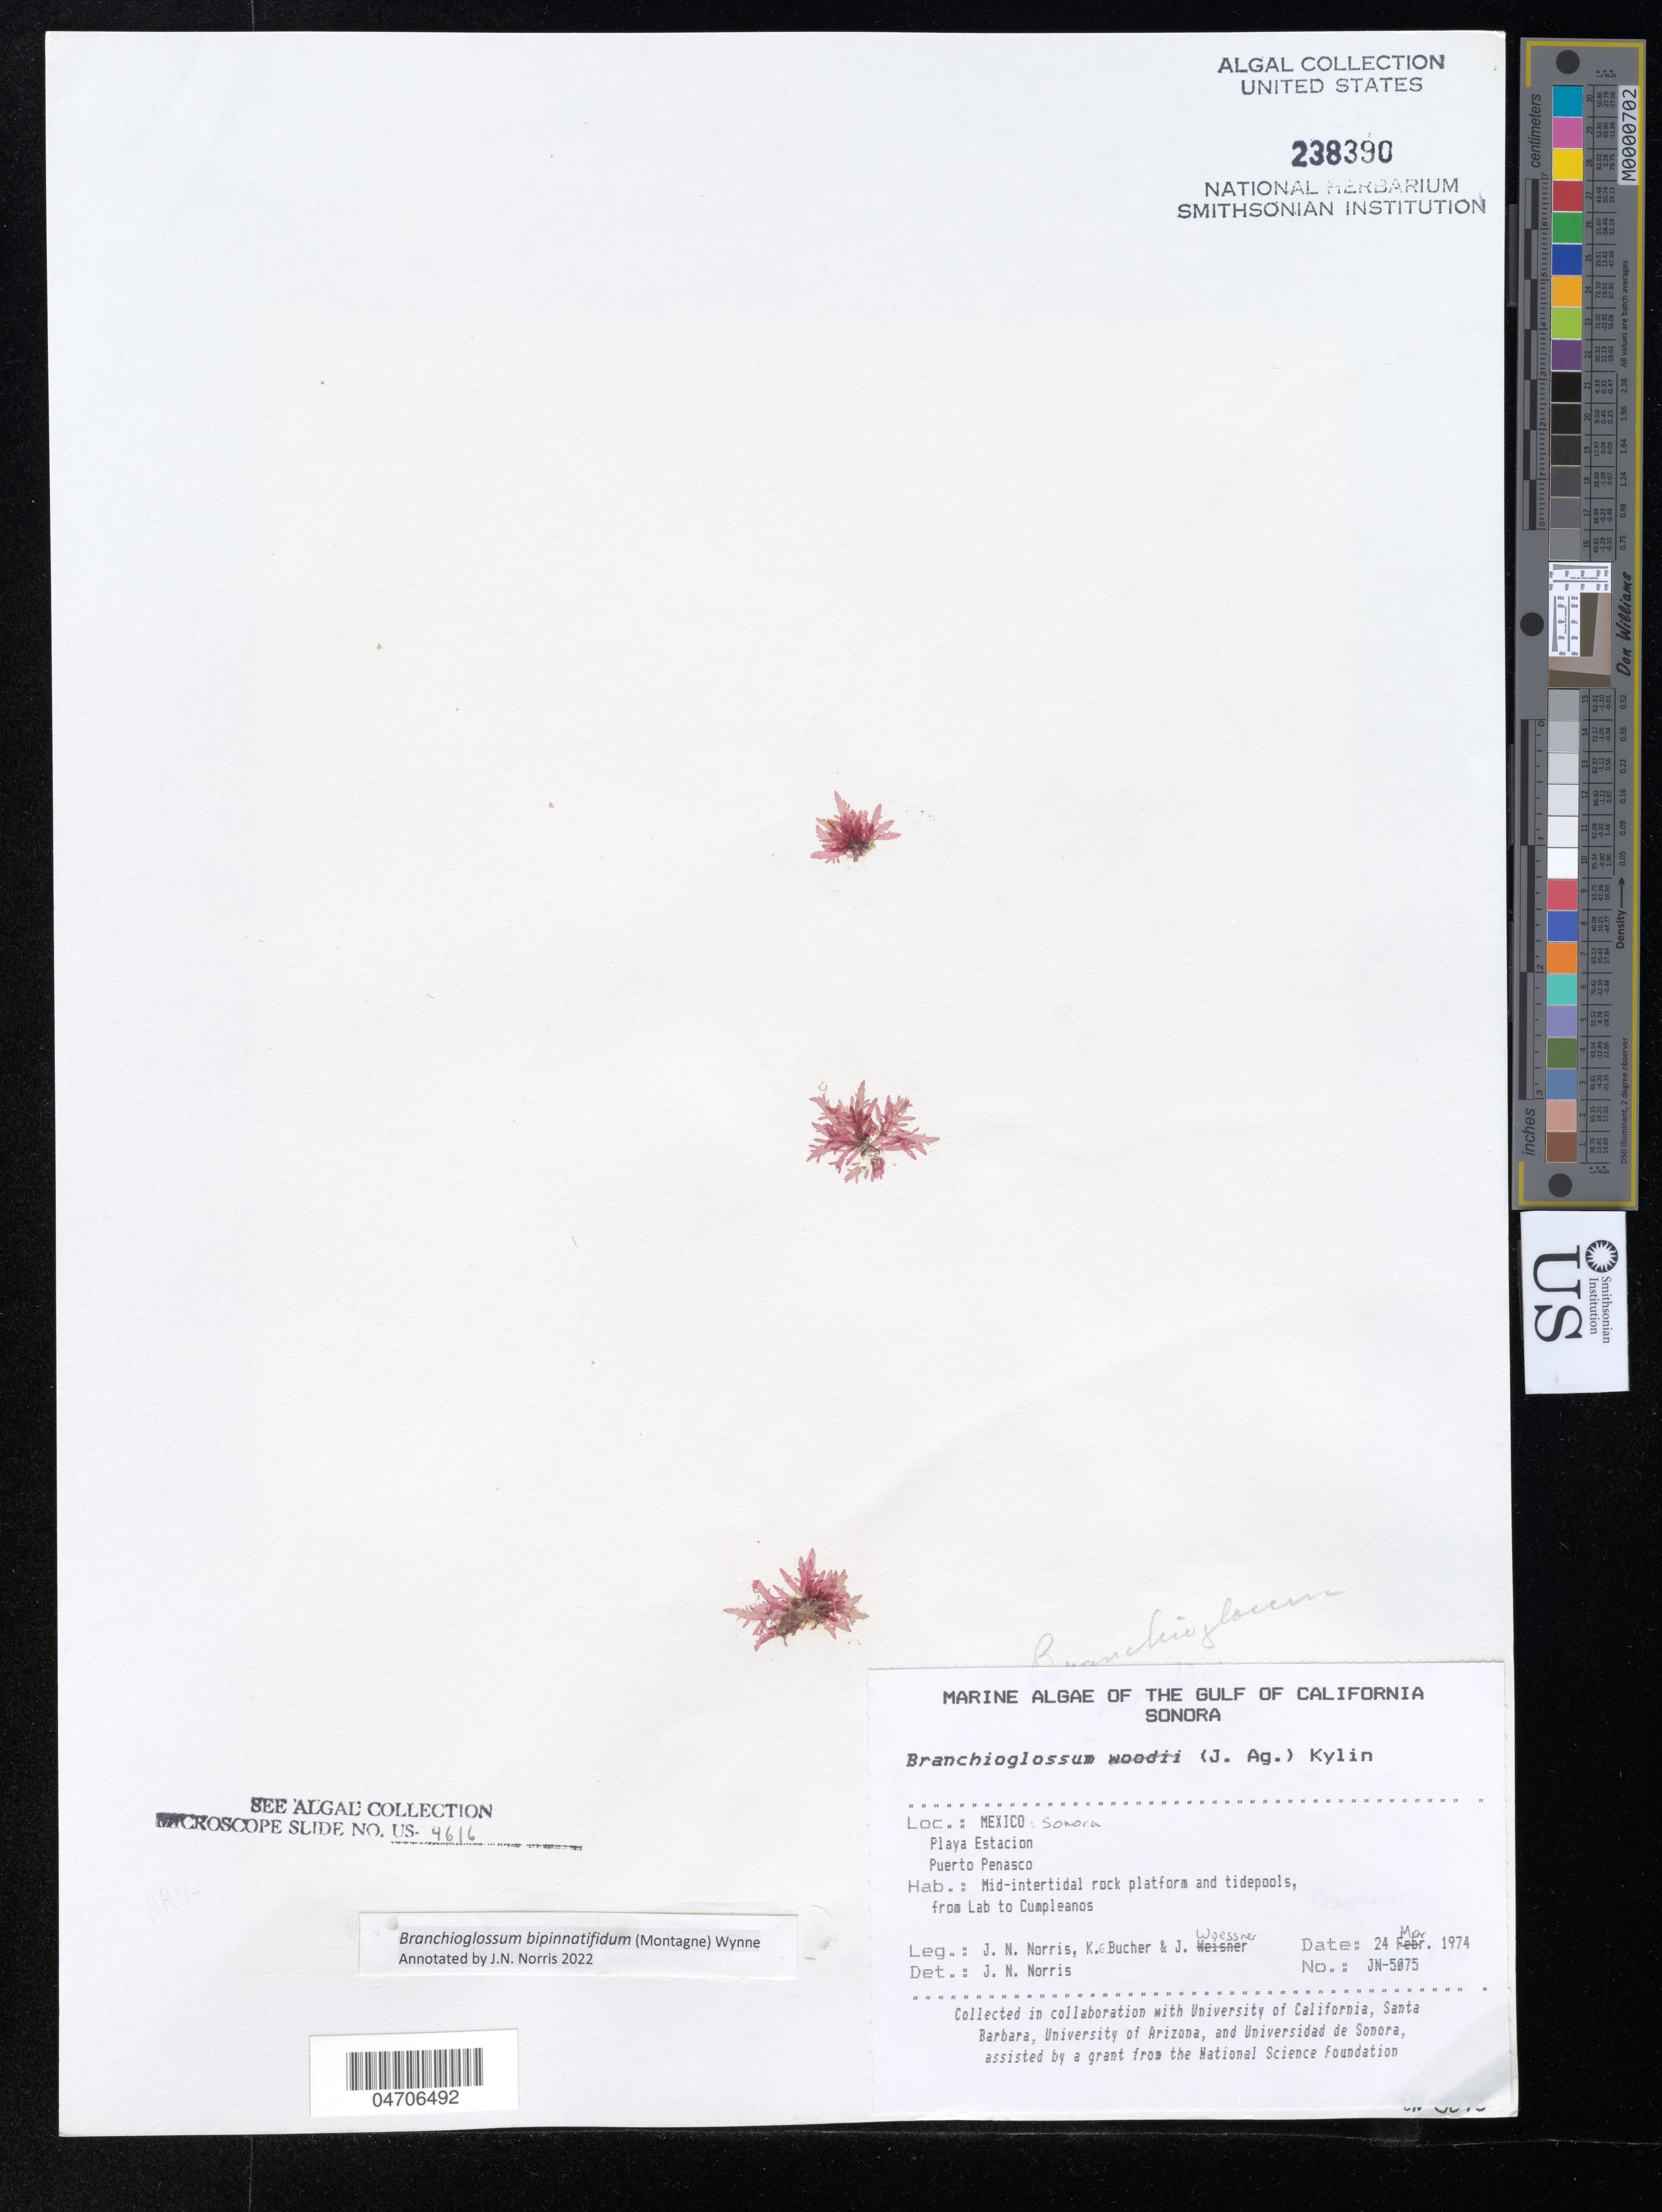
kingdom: Plantae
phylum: Rhodophyta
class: Florideophyceae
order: Ceramiales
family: Delesseriaceae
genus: Branchioglossum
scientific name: Branchioglossum bipinnatifidum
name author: (Mont.) M.J. Wynne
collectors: J. Norris, K. E. Bucher & J. Woessner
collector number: JN-5075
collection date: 1974-03-24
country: Mexico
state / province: Sonora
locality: The Gulf of California. Playa Estacion. Puerto Penasco. Mid-intertidal rock platform and tidepools, from Lab to Cumpleanos.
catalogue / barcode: US 238390